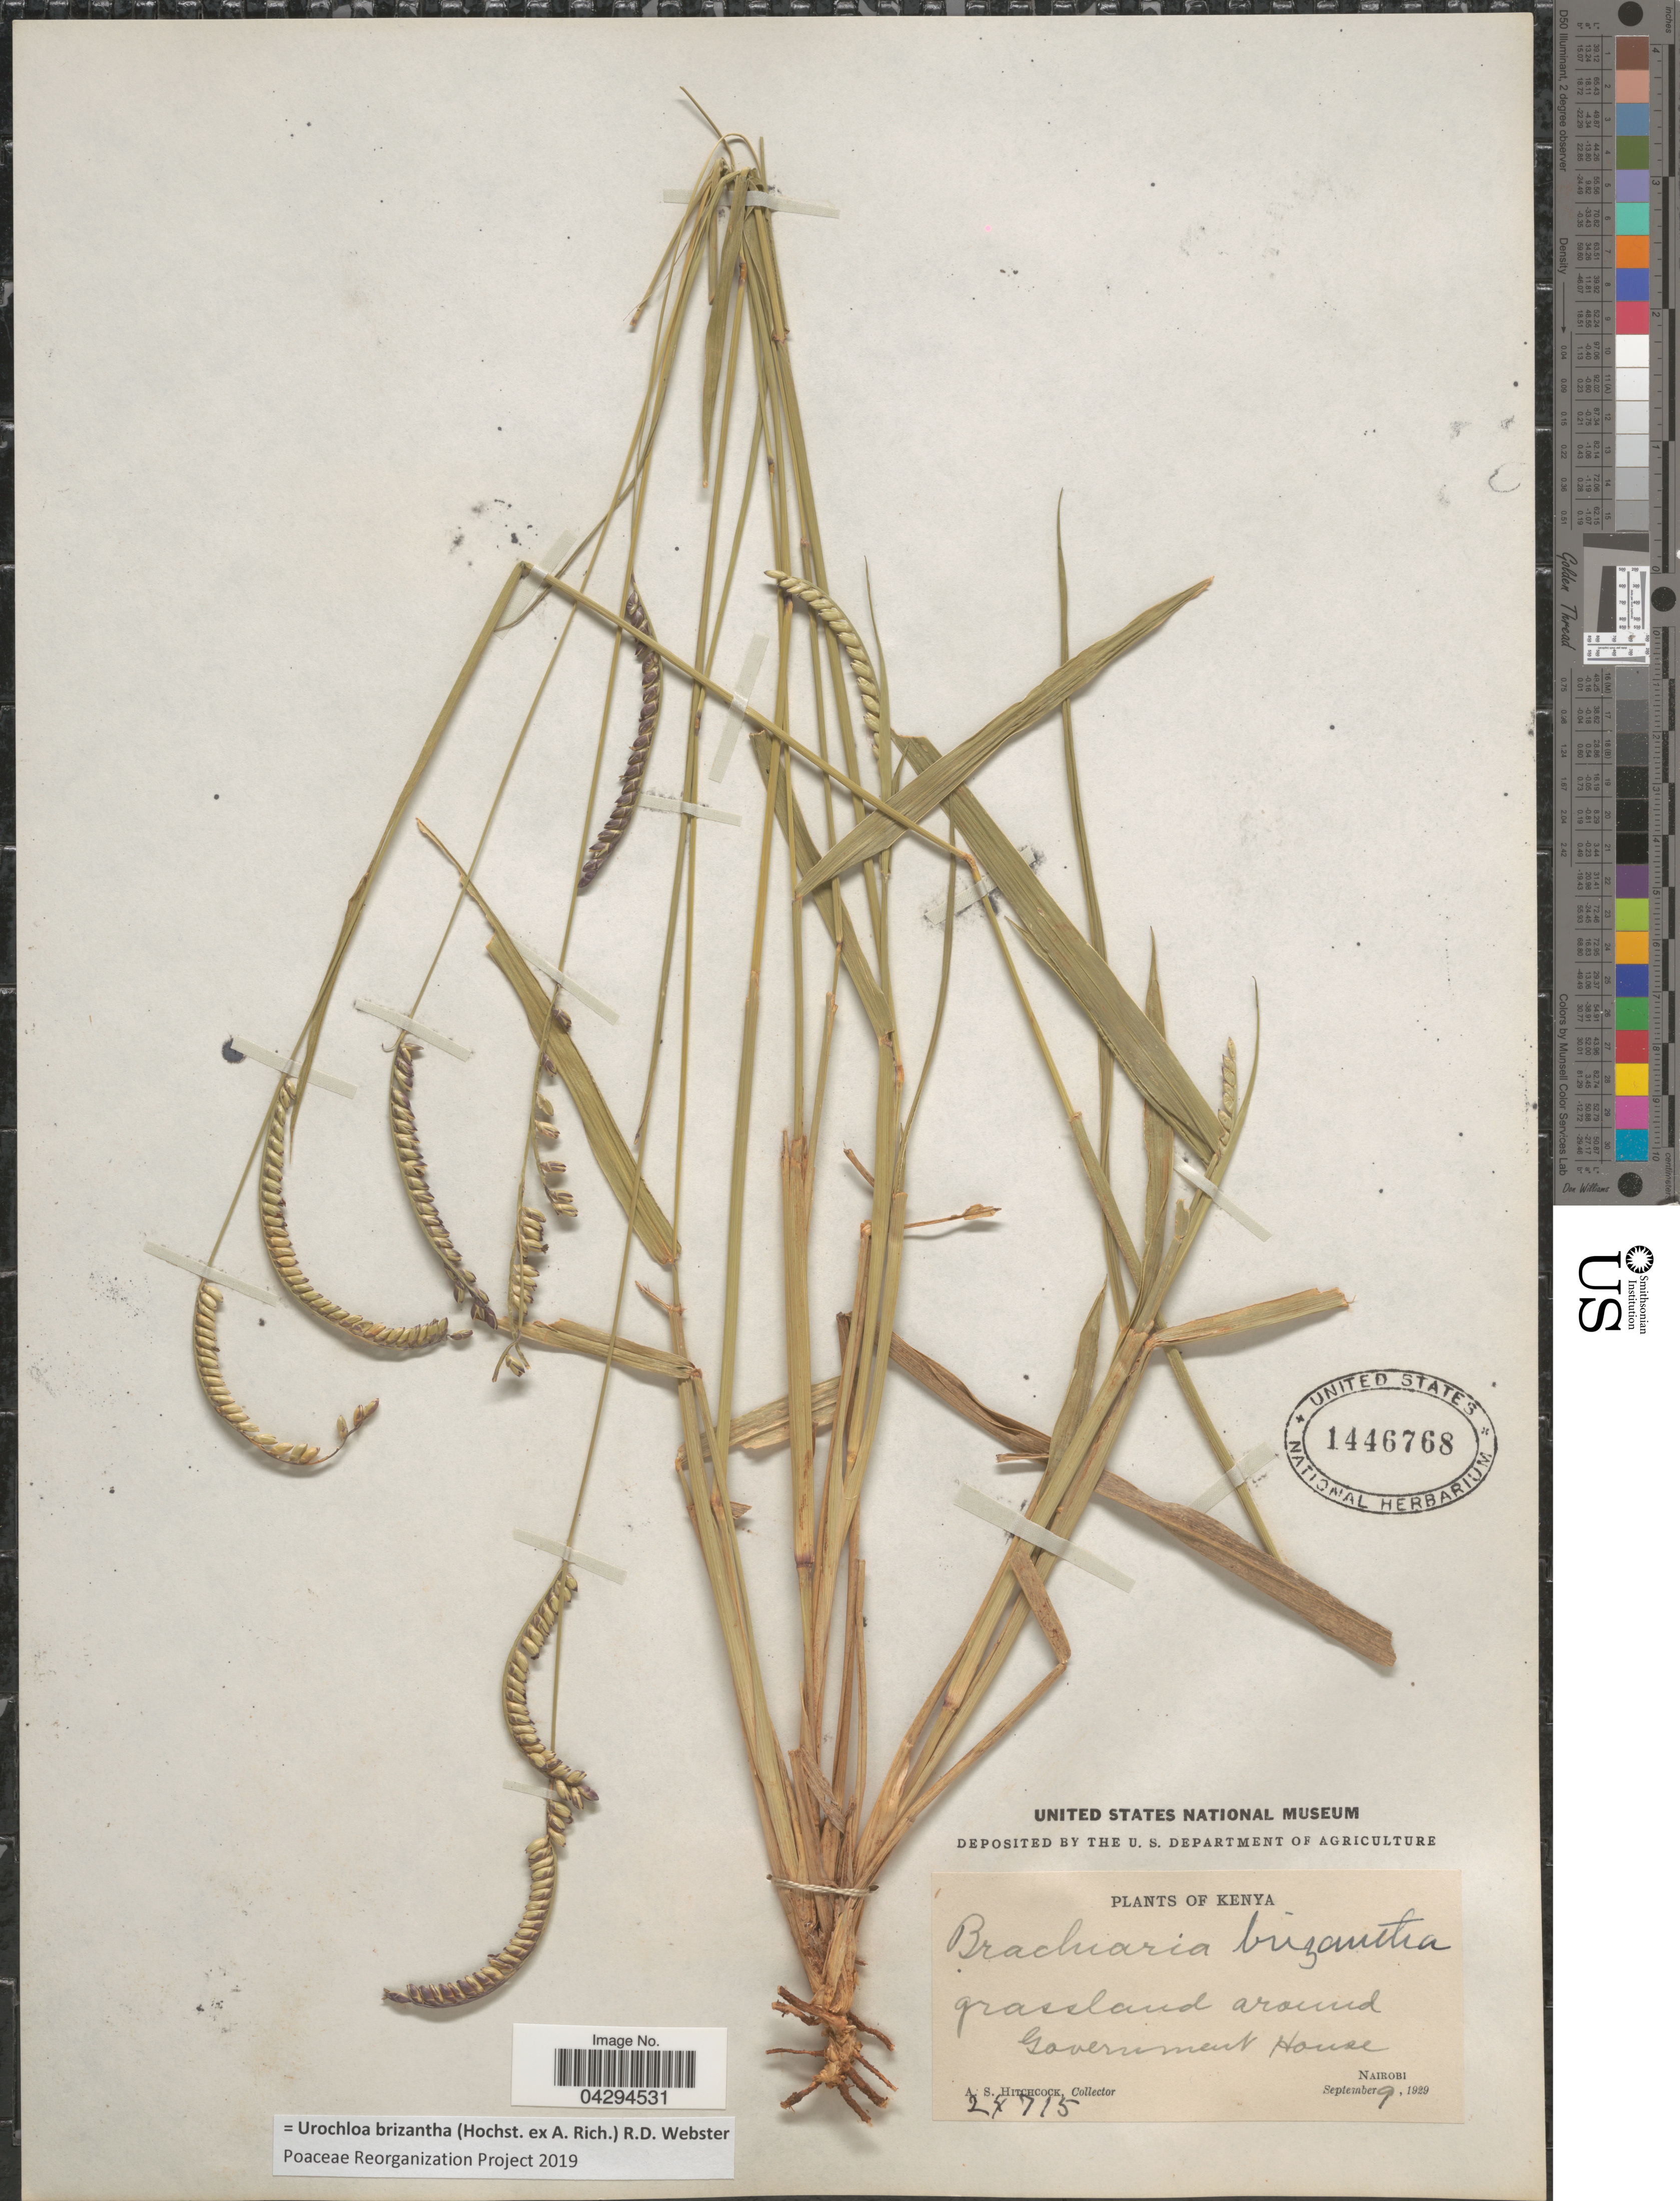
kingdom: Plantae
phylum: Tracheophyta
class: Liliopsida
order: Poales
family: Poaceae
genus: Urochloa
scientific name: Urochloa brizantha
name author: (Hochst. ex A. Rich.) R.D. Webster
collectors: A. S. Hitchcock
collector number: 24715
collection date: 1929-09-09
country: Kenya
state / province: Nairobi Area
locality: Grassland around Government House. Nairobi.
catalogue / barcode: US 1446768